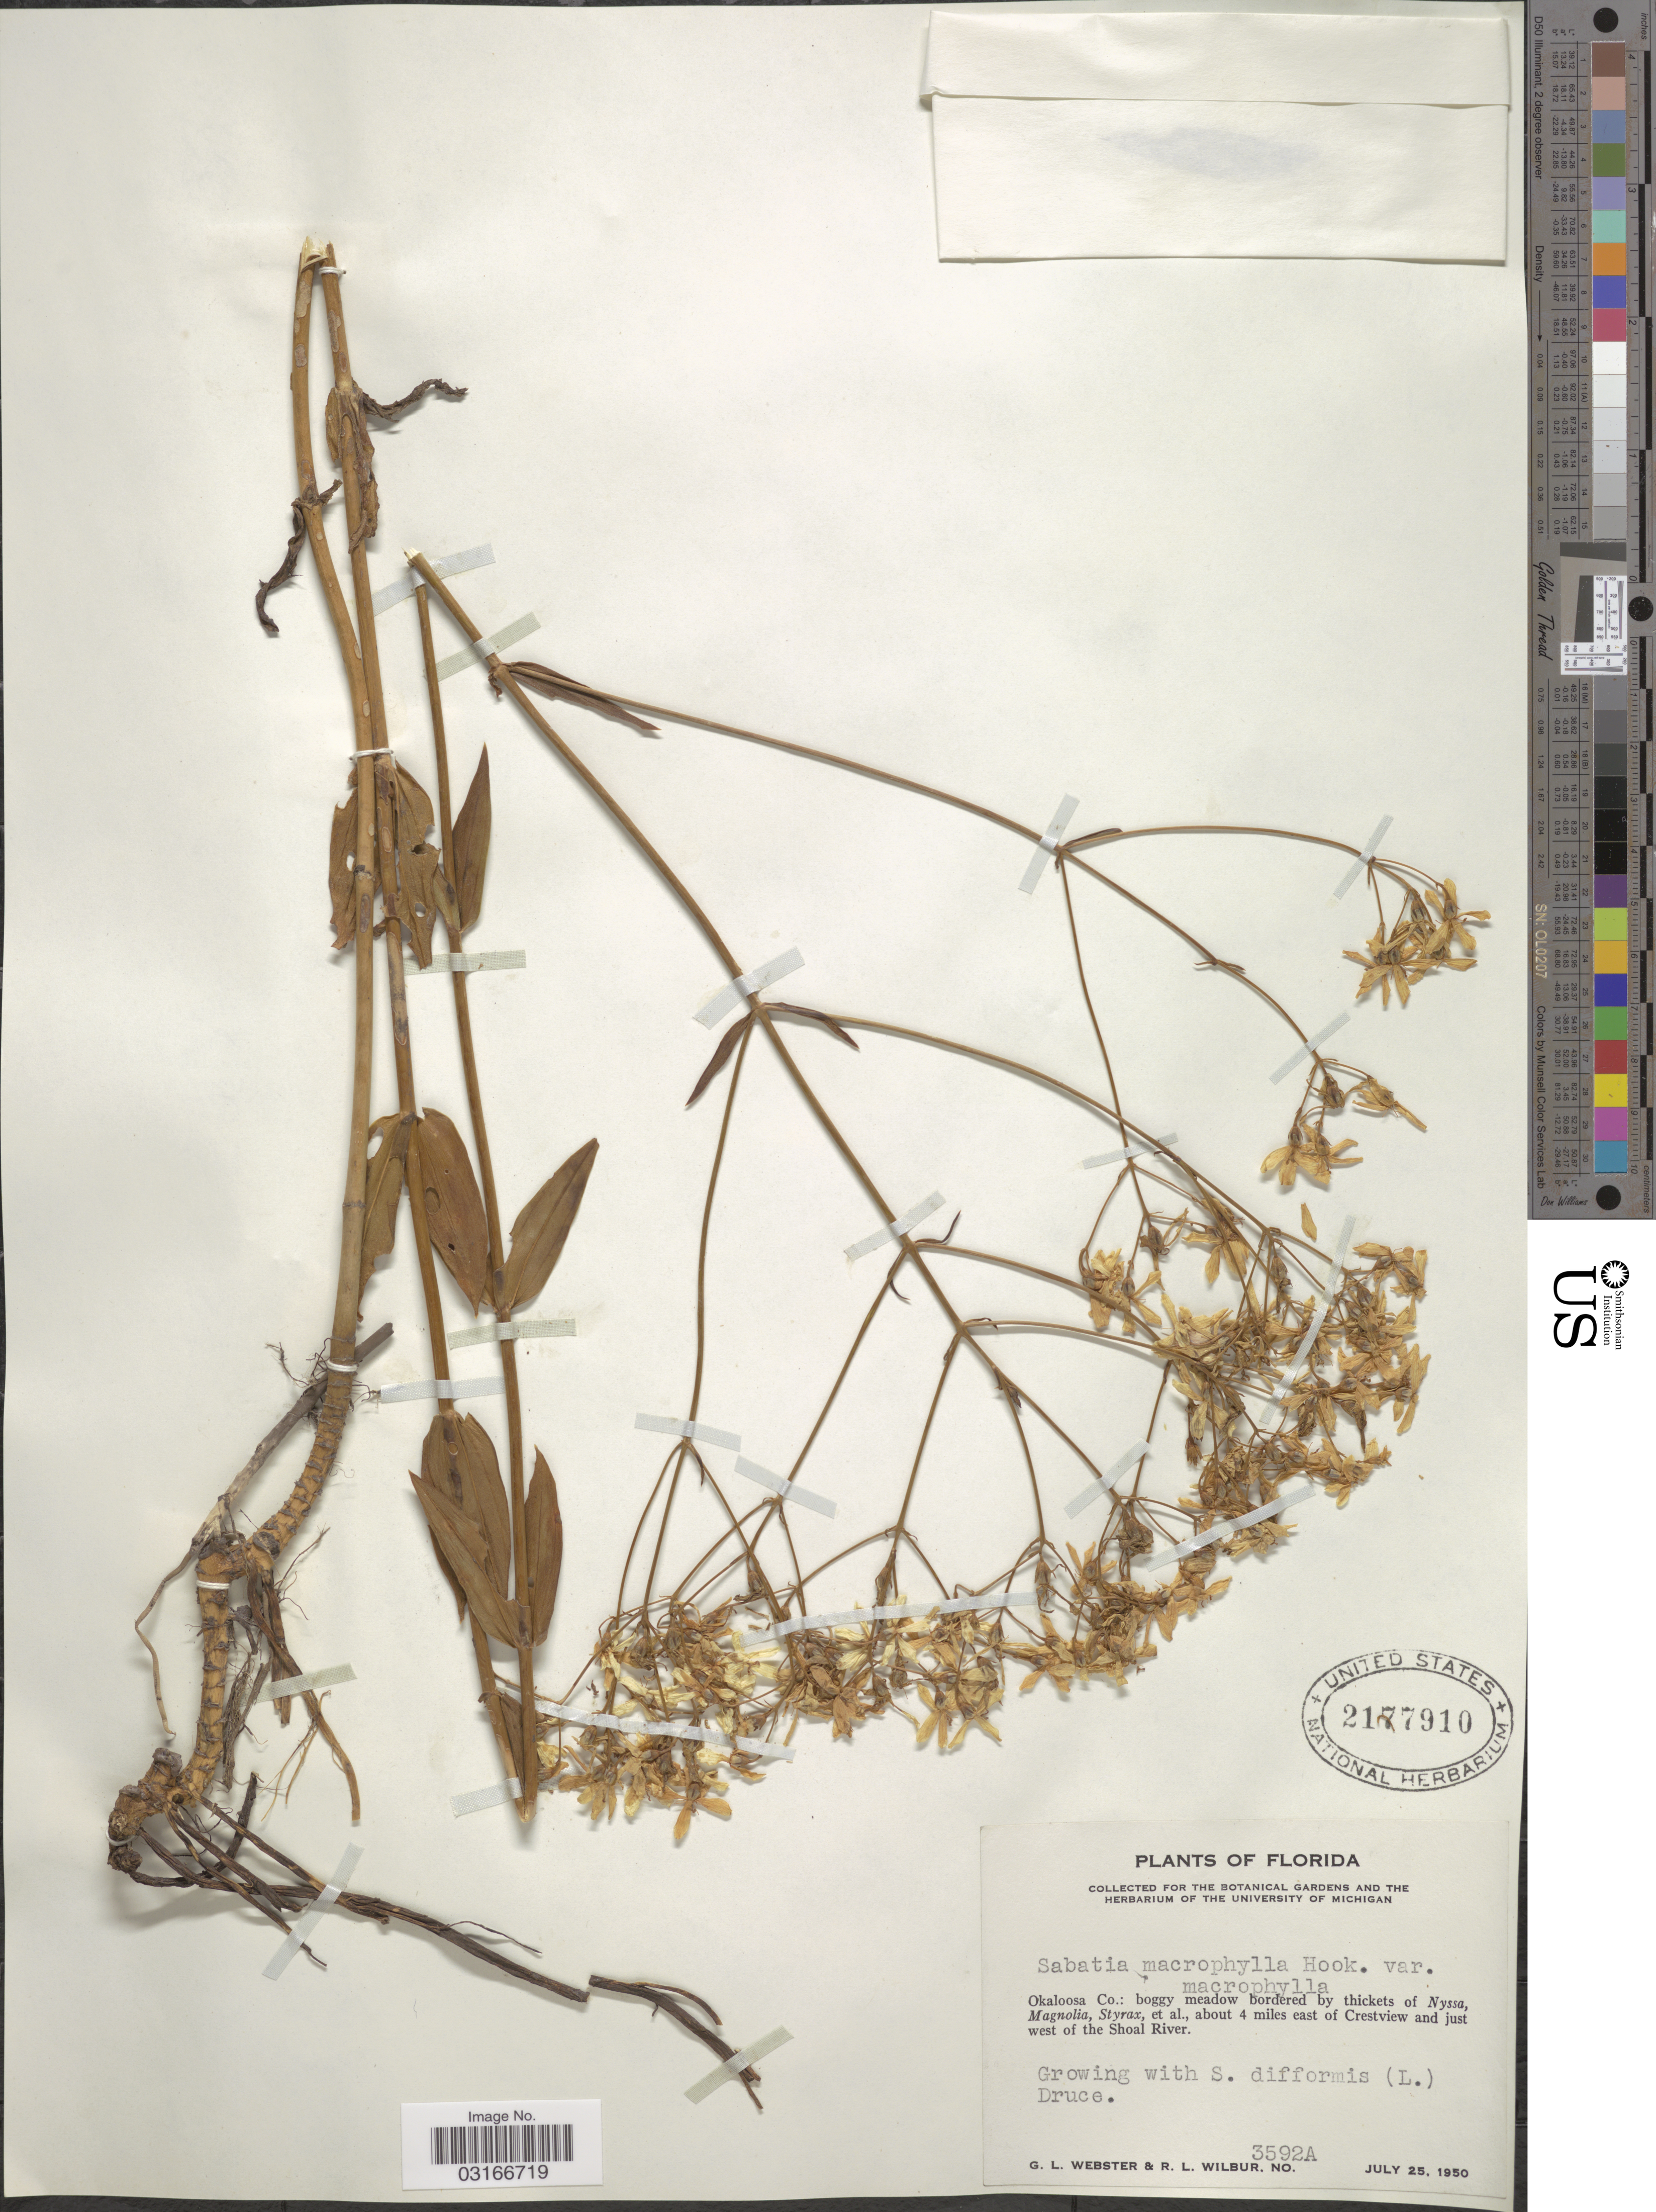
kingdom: Plantae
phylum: Tracheophyta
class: Magnoliopsida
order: Gentianales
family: Gentianaceae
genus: Sabatia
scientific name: Sabatia macrophylla var. macrophylla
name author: Hook.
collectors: G. L. Webster & R. L. Wilbur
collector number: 3592A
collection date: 1950-07-25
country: United States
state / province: Florida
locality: Okaloosa Co.: about 4 miles east of Crestview and just west of Shoal River.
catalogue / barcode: US 2177910